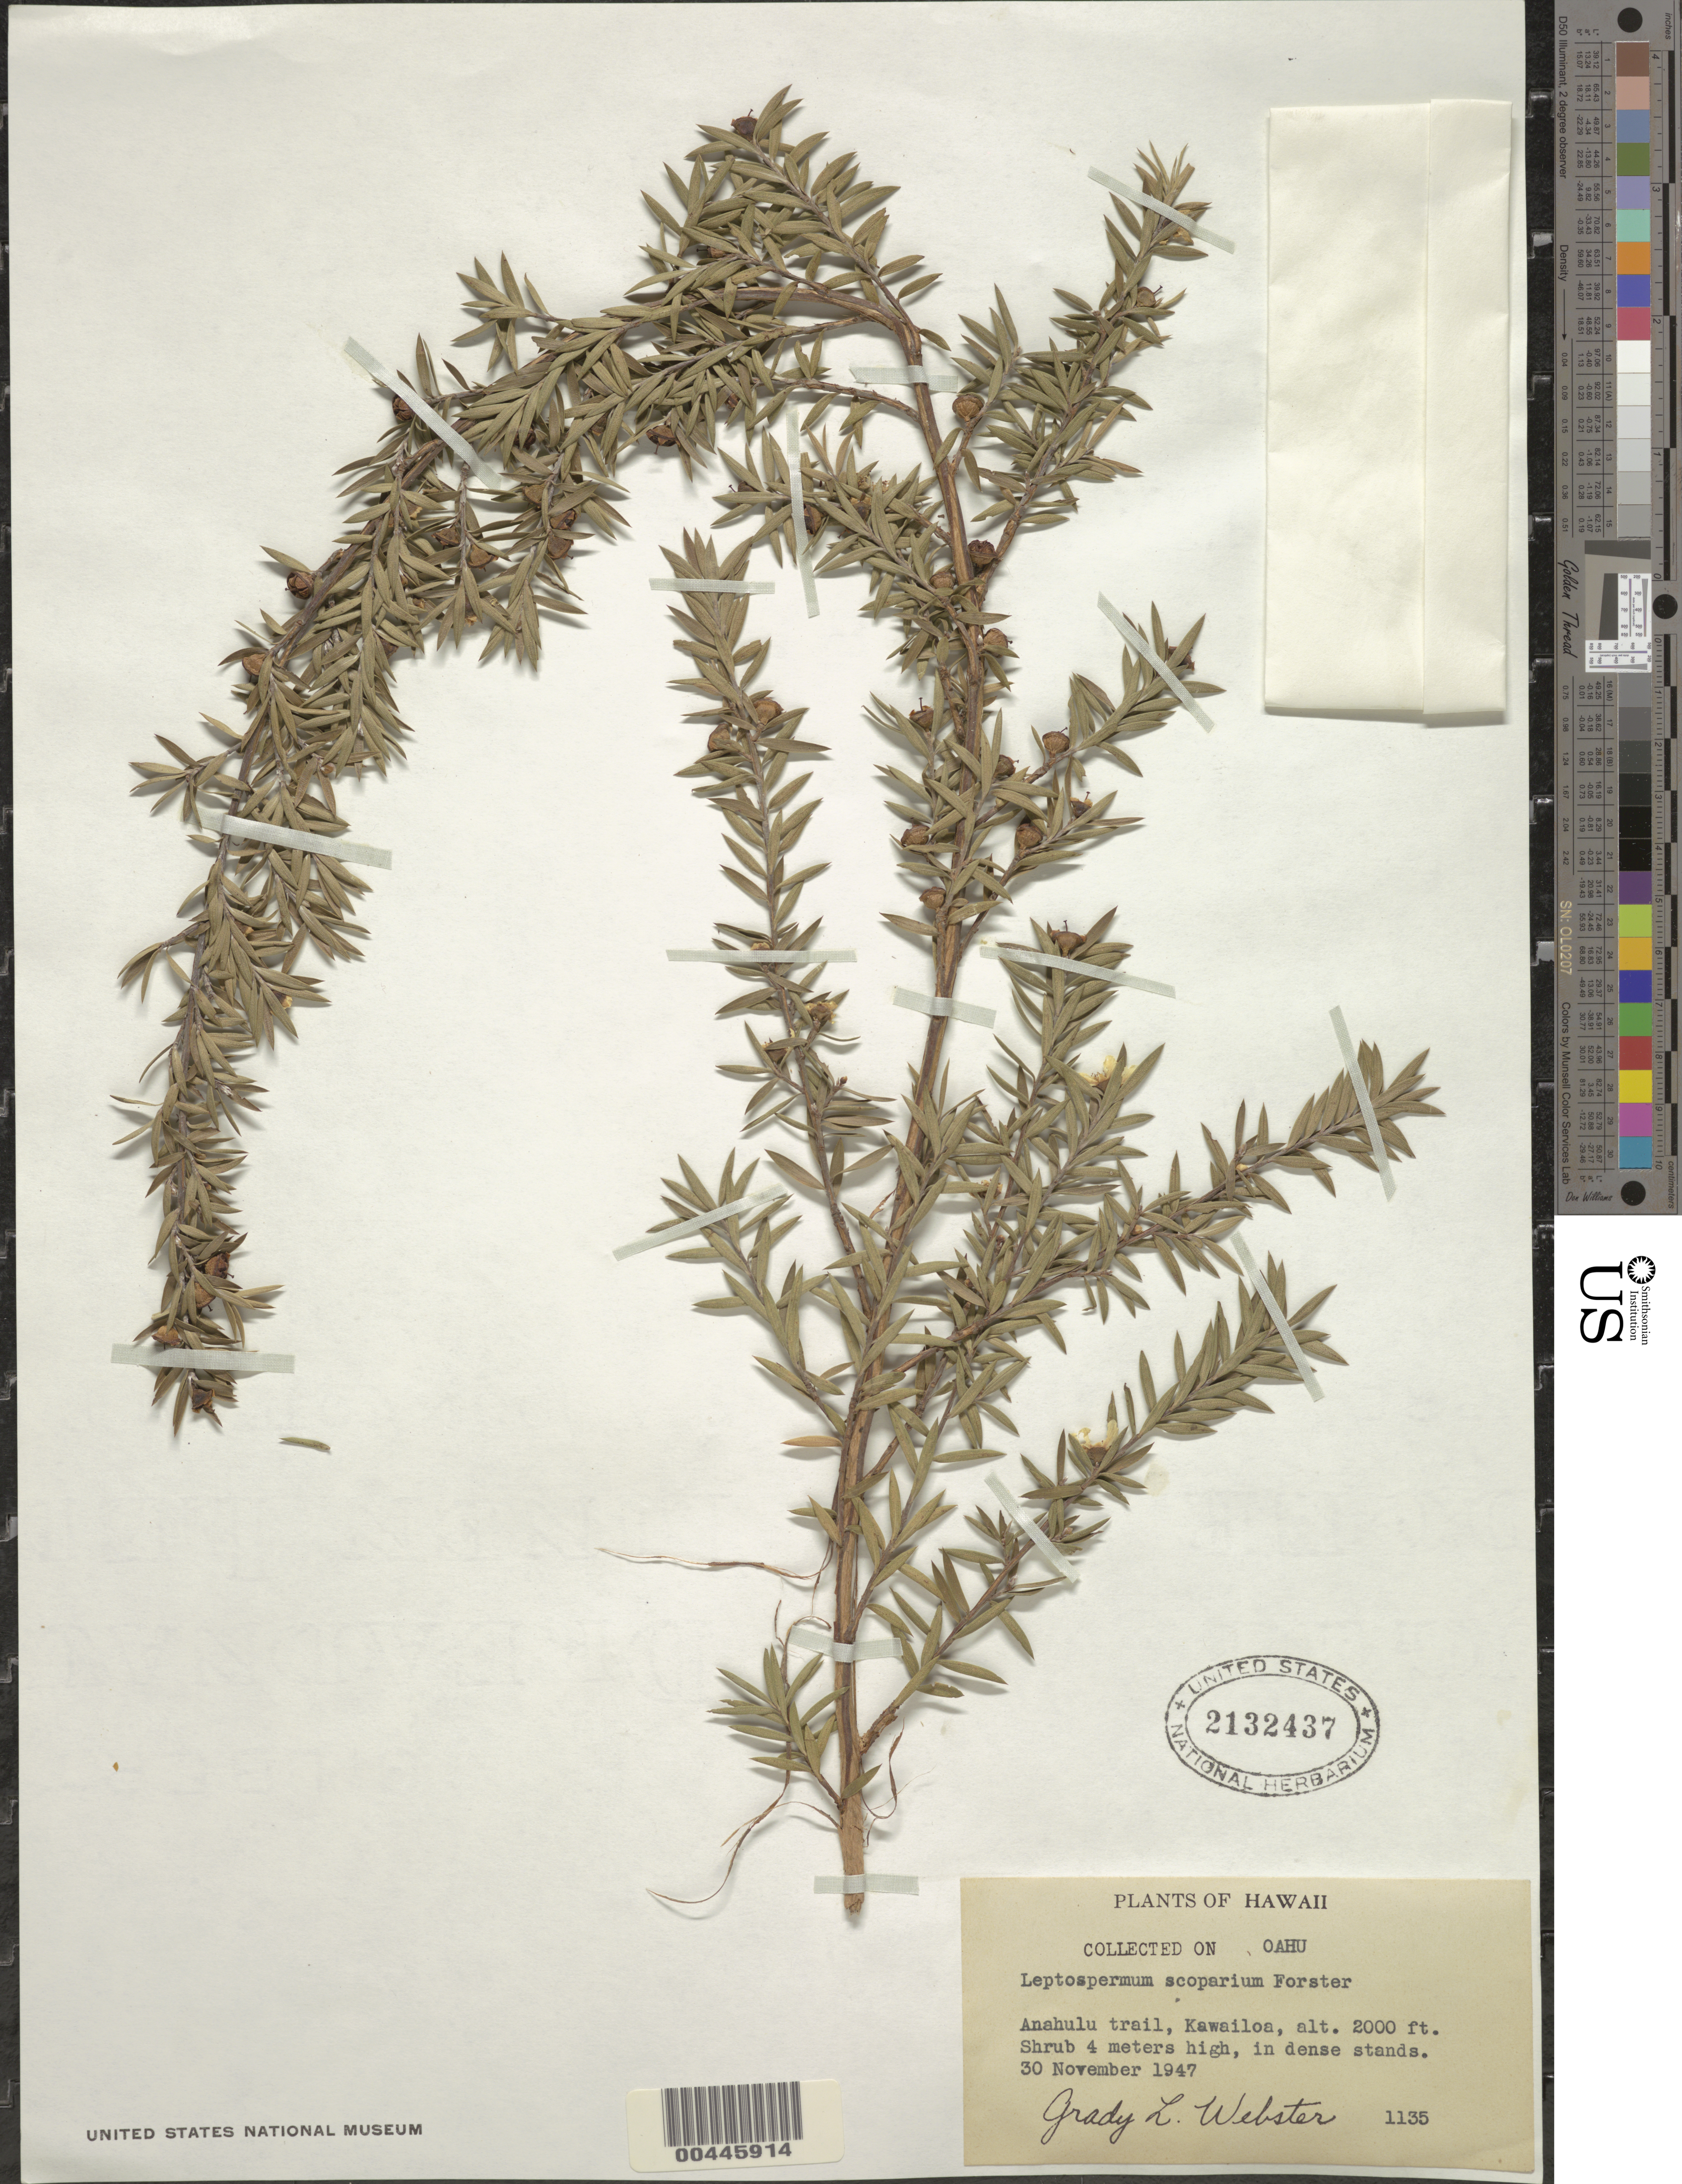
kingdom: Plantae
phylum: Tracheophyta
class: Magnoliopsida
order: Myrtales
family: Myrtaceae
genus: Leptospermum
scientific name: Leptospermum scoparium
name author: J.R. Forst. & G. Forst.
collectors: G. L. Webster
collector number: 1135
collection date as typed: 30 Nov 1947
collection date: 1947-11-30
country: United States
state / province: Hawaii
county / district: Honolulu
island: Oahu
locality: Anahulu trail, Kawailoa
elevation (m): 610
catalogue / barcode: US 2132437